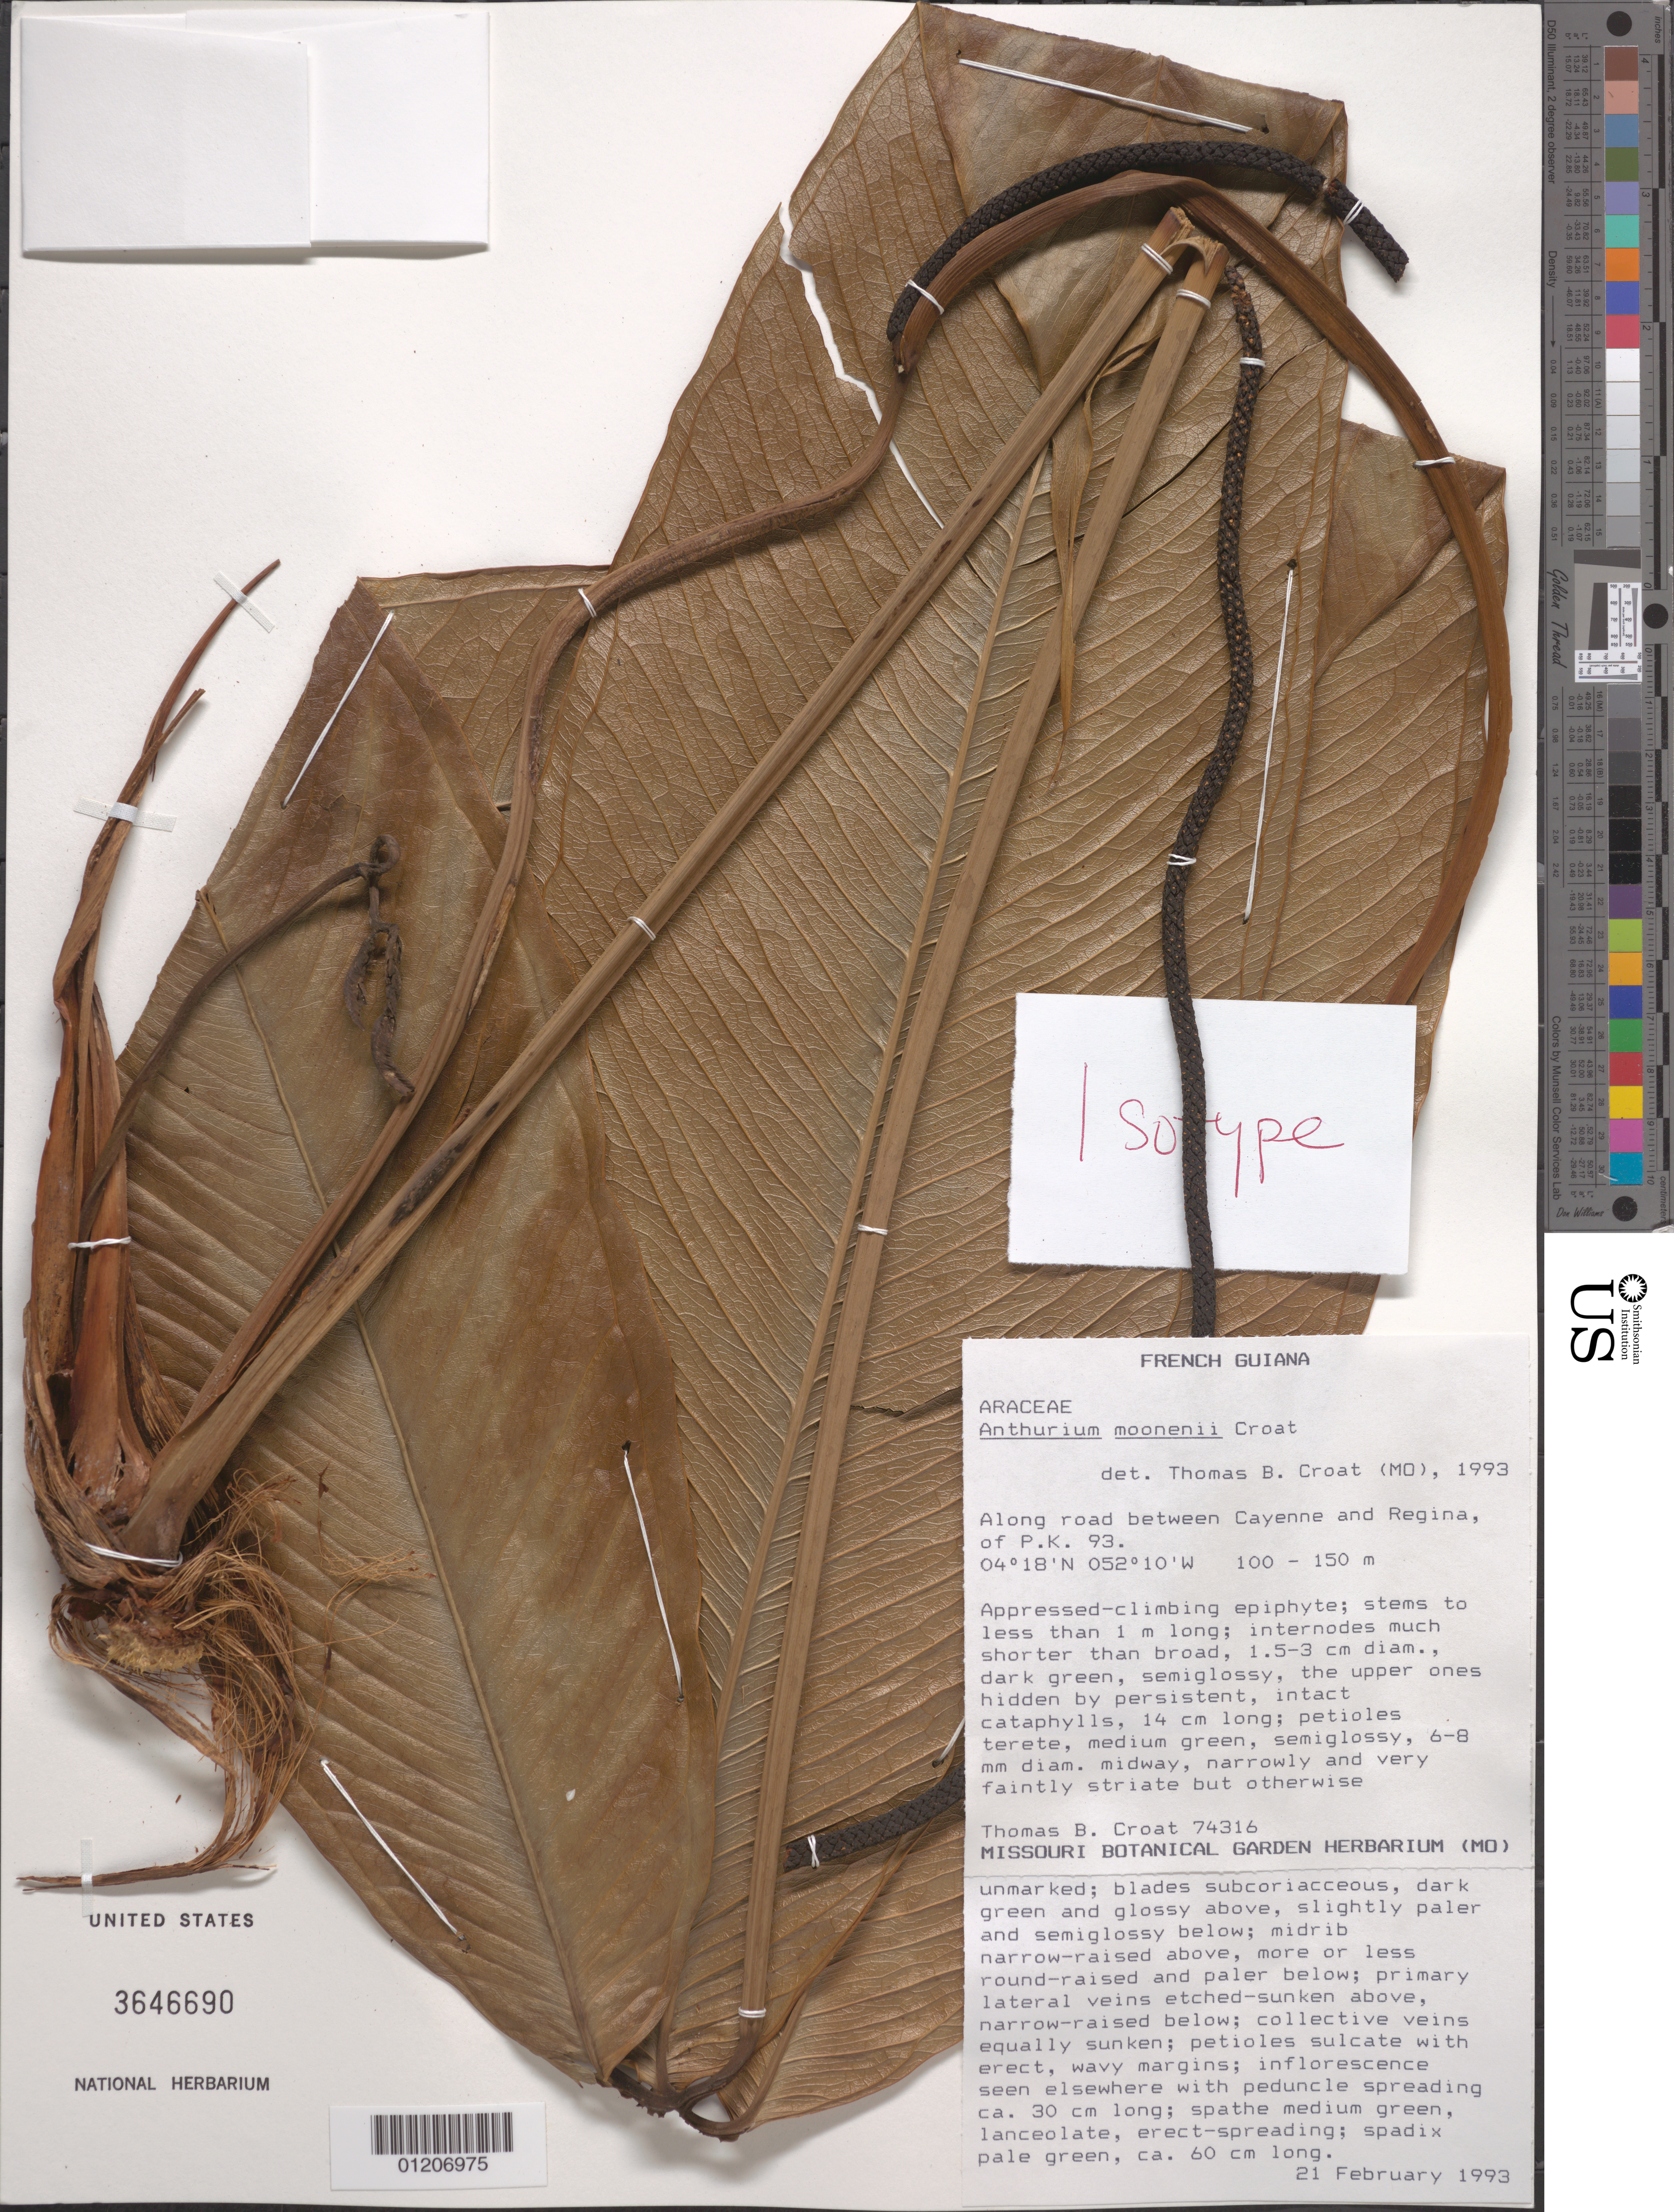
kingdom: Plantae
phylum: Tracheophyta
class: Liliopsida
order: Alismatales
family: Araceae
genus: Anthurium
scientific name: Anthurium moonenii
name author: Croat & E.G. Gonç.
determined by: Croat, Thomas B., Missouri Botanical Garden (MO)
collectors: T. B. Croat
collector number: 74316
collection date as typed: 21-Feb-93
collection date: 1993-02-21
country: French Guiana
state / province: Cayenne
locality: Cayenne to Regina, P.K. 93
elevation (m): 100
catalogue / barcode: US 3646690